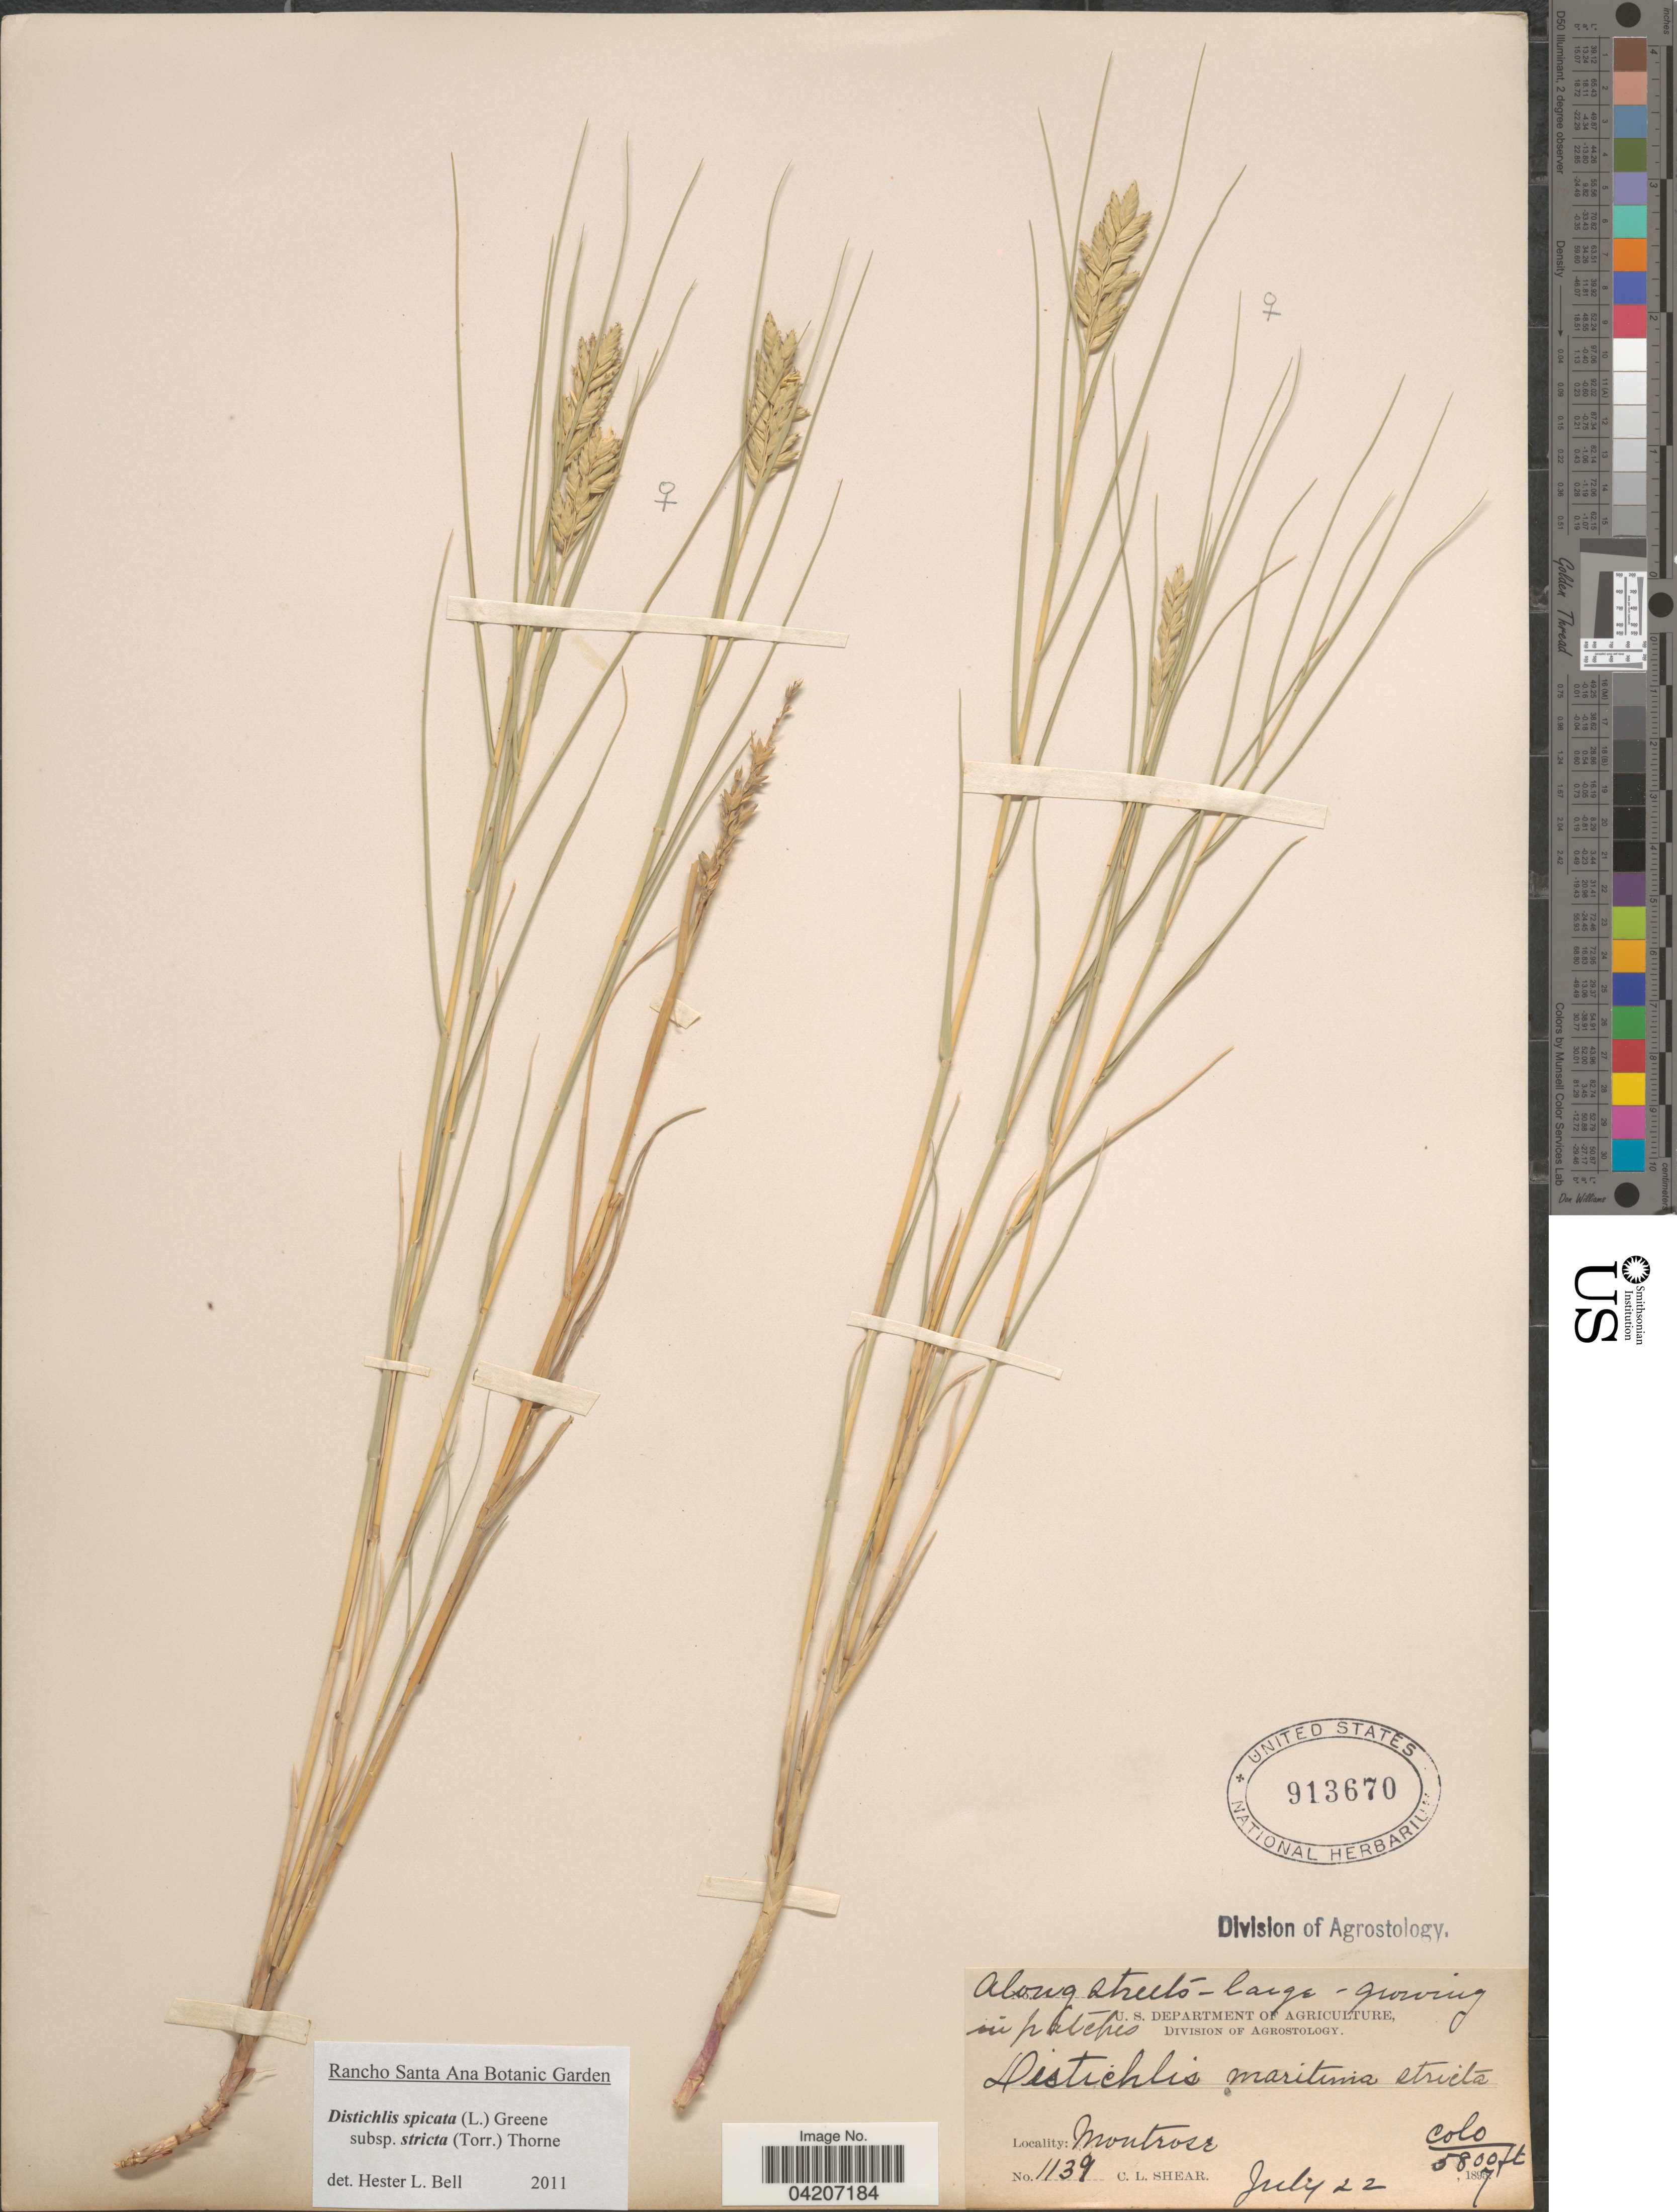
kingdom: Plantae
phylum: Tracheophyta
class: Liliopsida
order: Poales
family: Poaceae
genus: Distichlis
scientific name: Distichlis spicata subsp. stricta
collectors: C. L. Shear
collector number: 1139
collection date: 1897-07-22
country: United States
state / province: Colorado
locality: Along streets. Montrose.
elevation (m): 1768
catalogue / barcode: US 913670